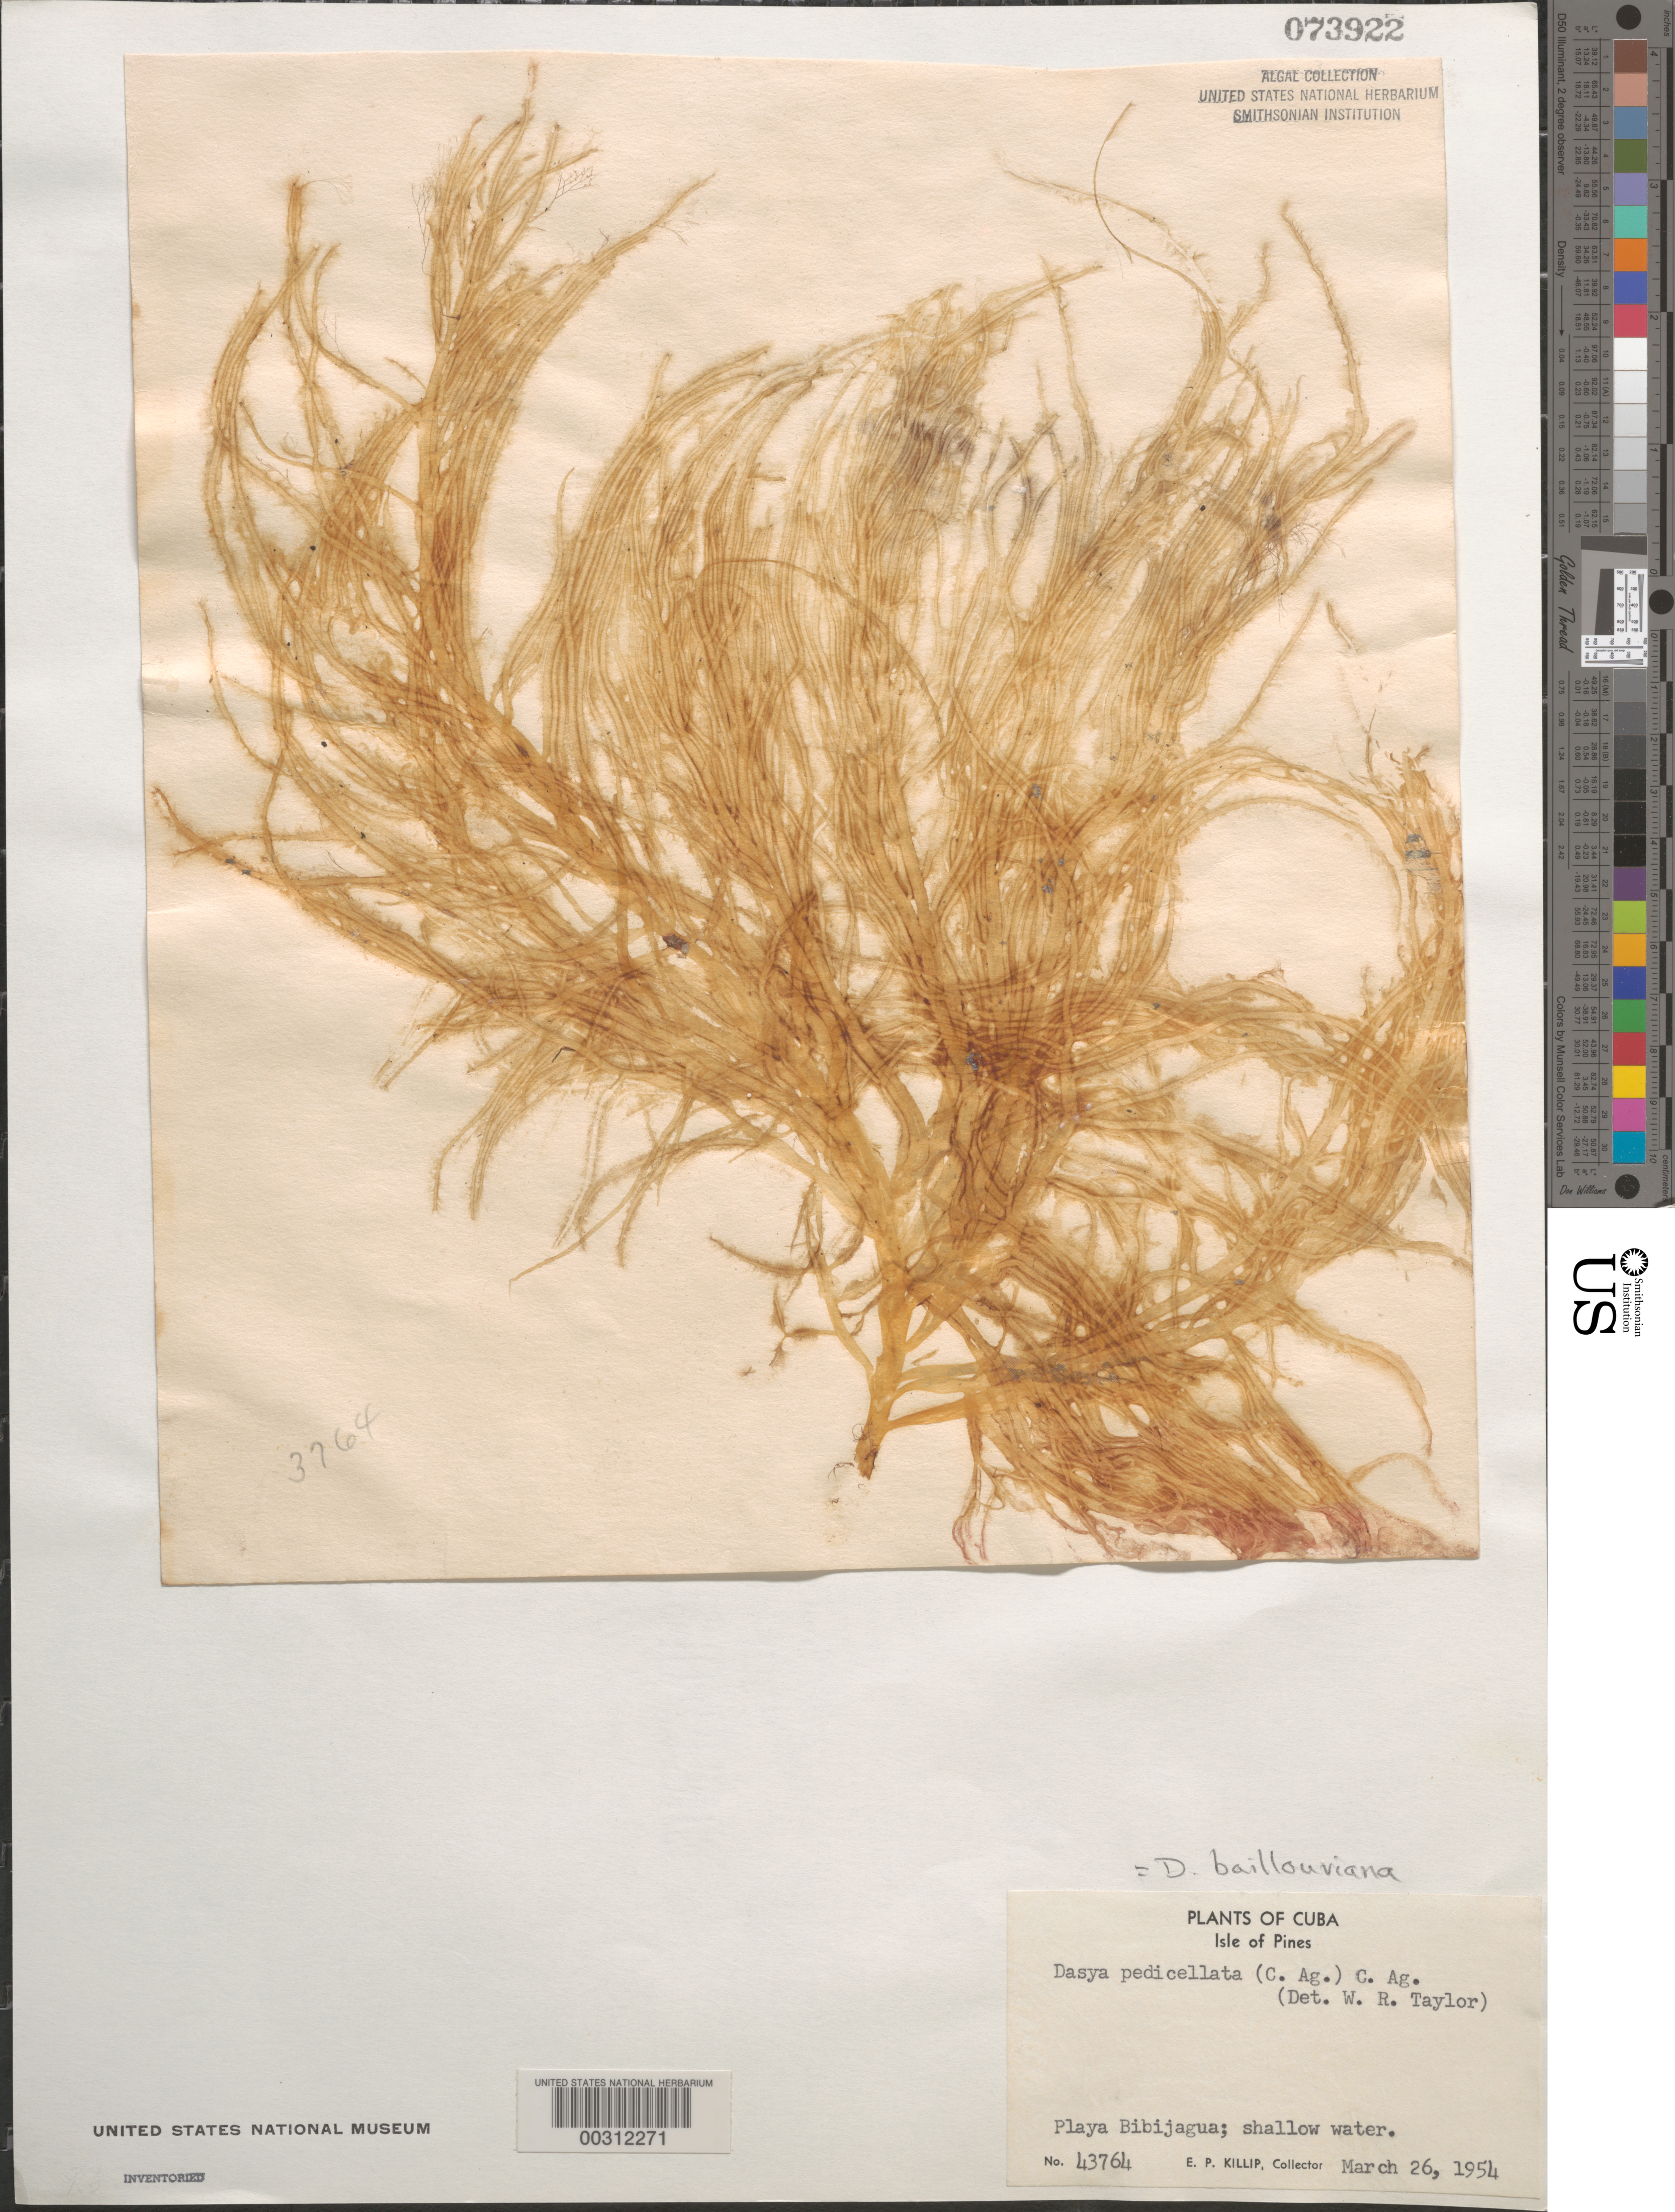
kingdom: Plantae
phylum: Rhodophyta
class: Florideophyceae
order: Ceramiales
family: Dasyaceae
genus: Dasya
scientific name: Dasya pedicellata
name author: (C. Agardh) C. Agardh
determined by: Algae name updating Project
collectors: E. P. Killip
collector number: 43764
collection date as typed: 26 Mar 1954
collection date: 1954-03-26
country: Cuba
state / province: Isla de La Juventud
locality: Playa bibijagua, isla of youth (isle of pines)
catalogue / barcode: US 73922